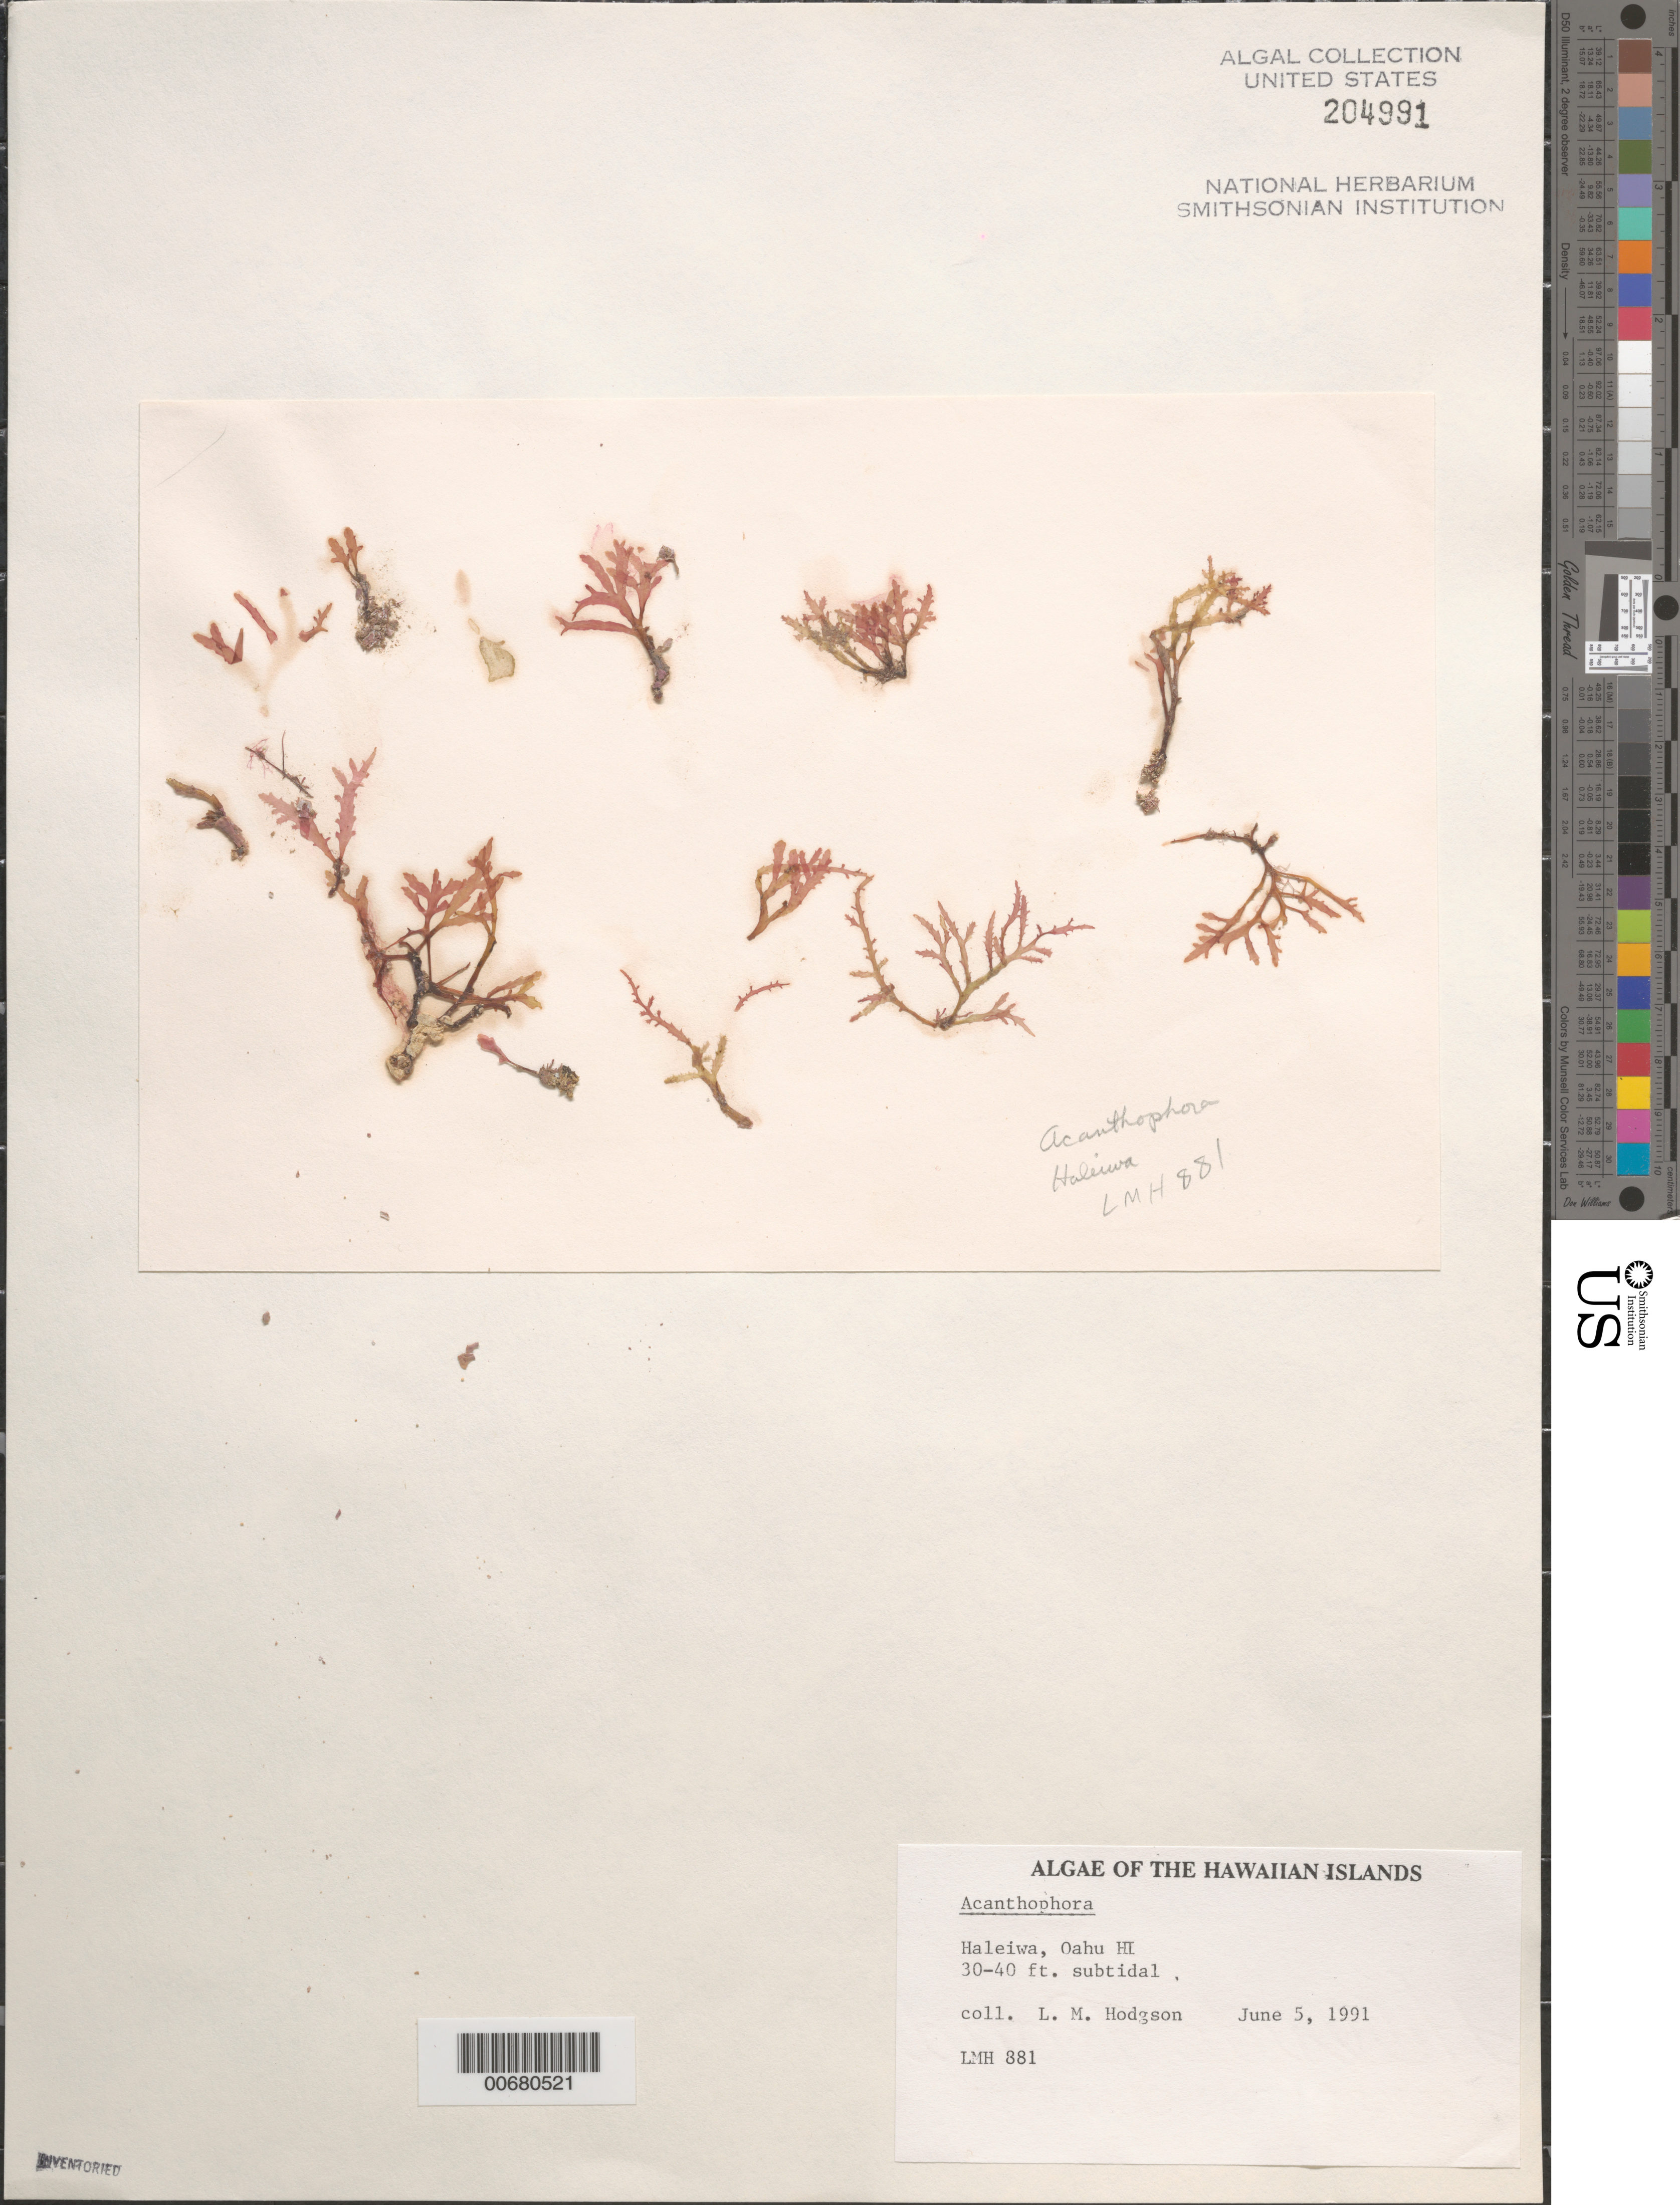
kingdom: Plantae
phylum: Rhodophyta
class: Florideophyceae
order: Ceramiales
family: Rhodomelaceae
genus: Acanthophora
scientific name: Acanthophora sp.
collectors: L. M. Hodgson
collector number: LMH 881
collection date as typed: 05 Jun 1991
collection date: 1991-06-05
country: United States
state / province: Hawaii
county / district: Honolulu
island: Oahu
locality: Haleiwa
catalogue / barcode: US 204991